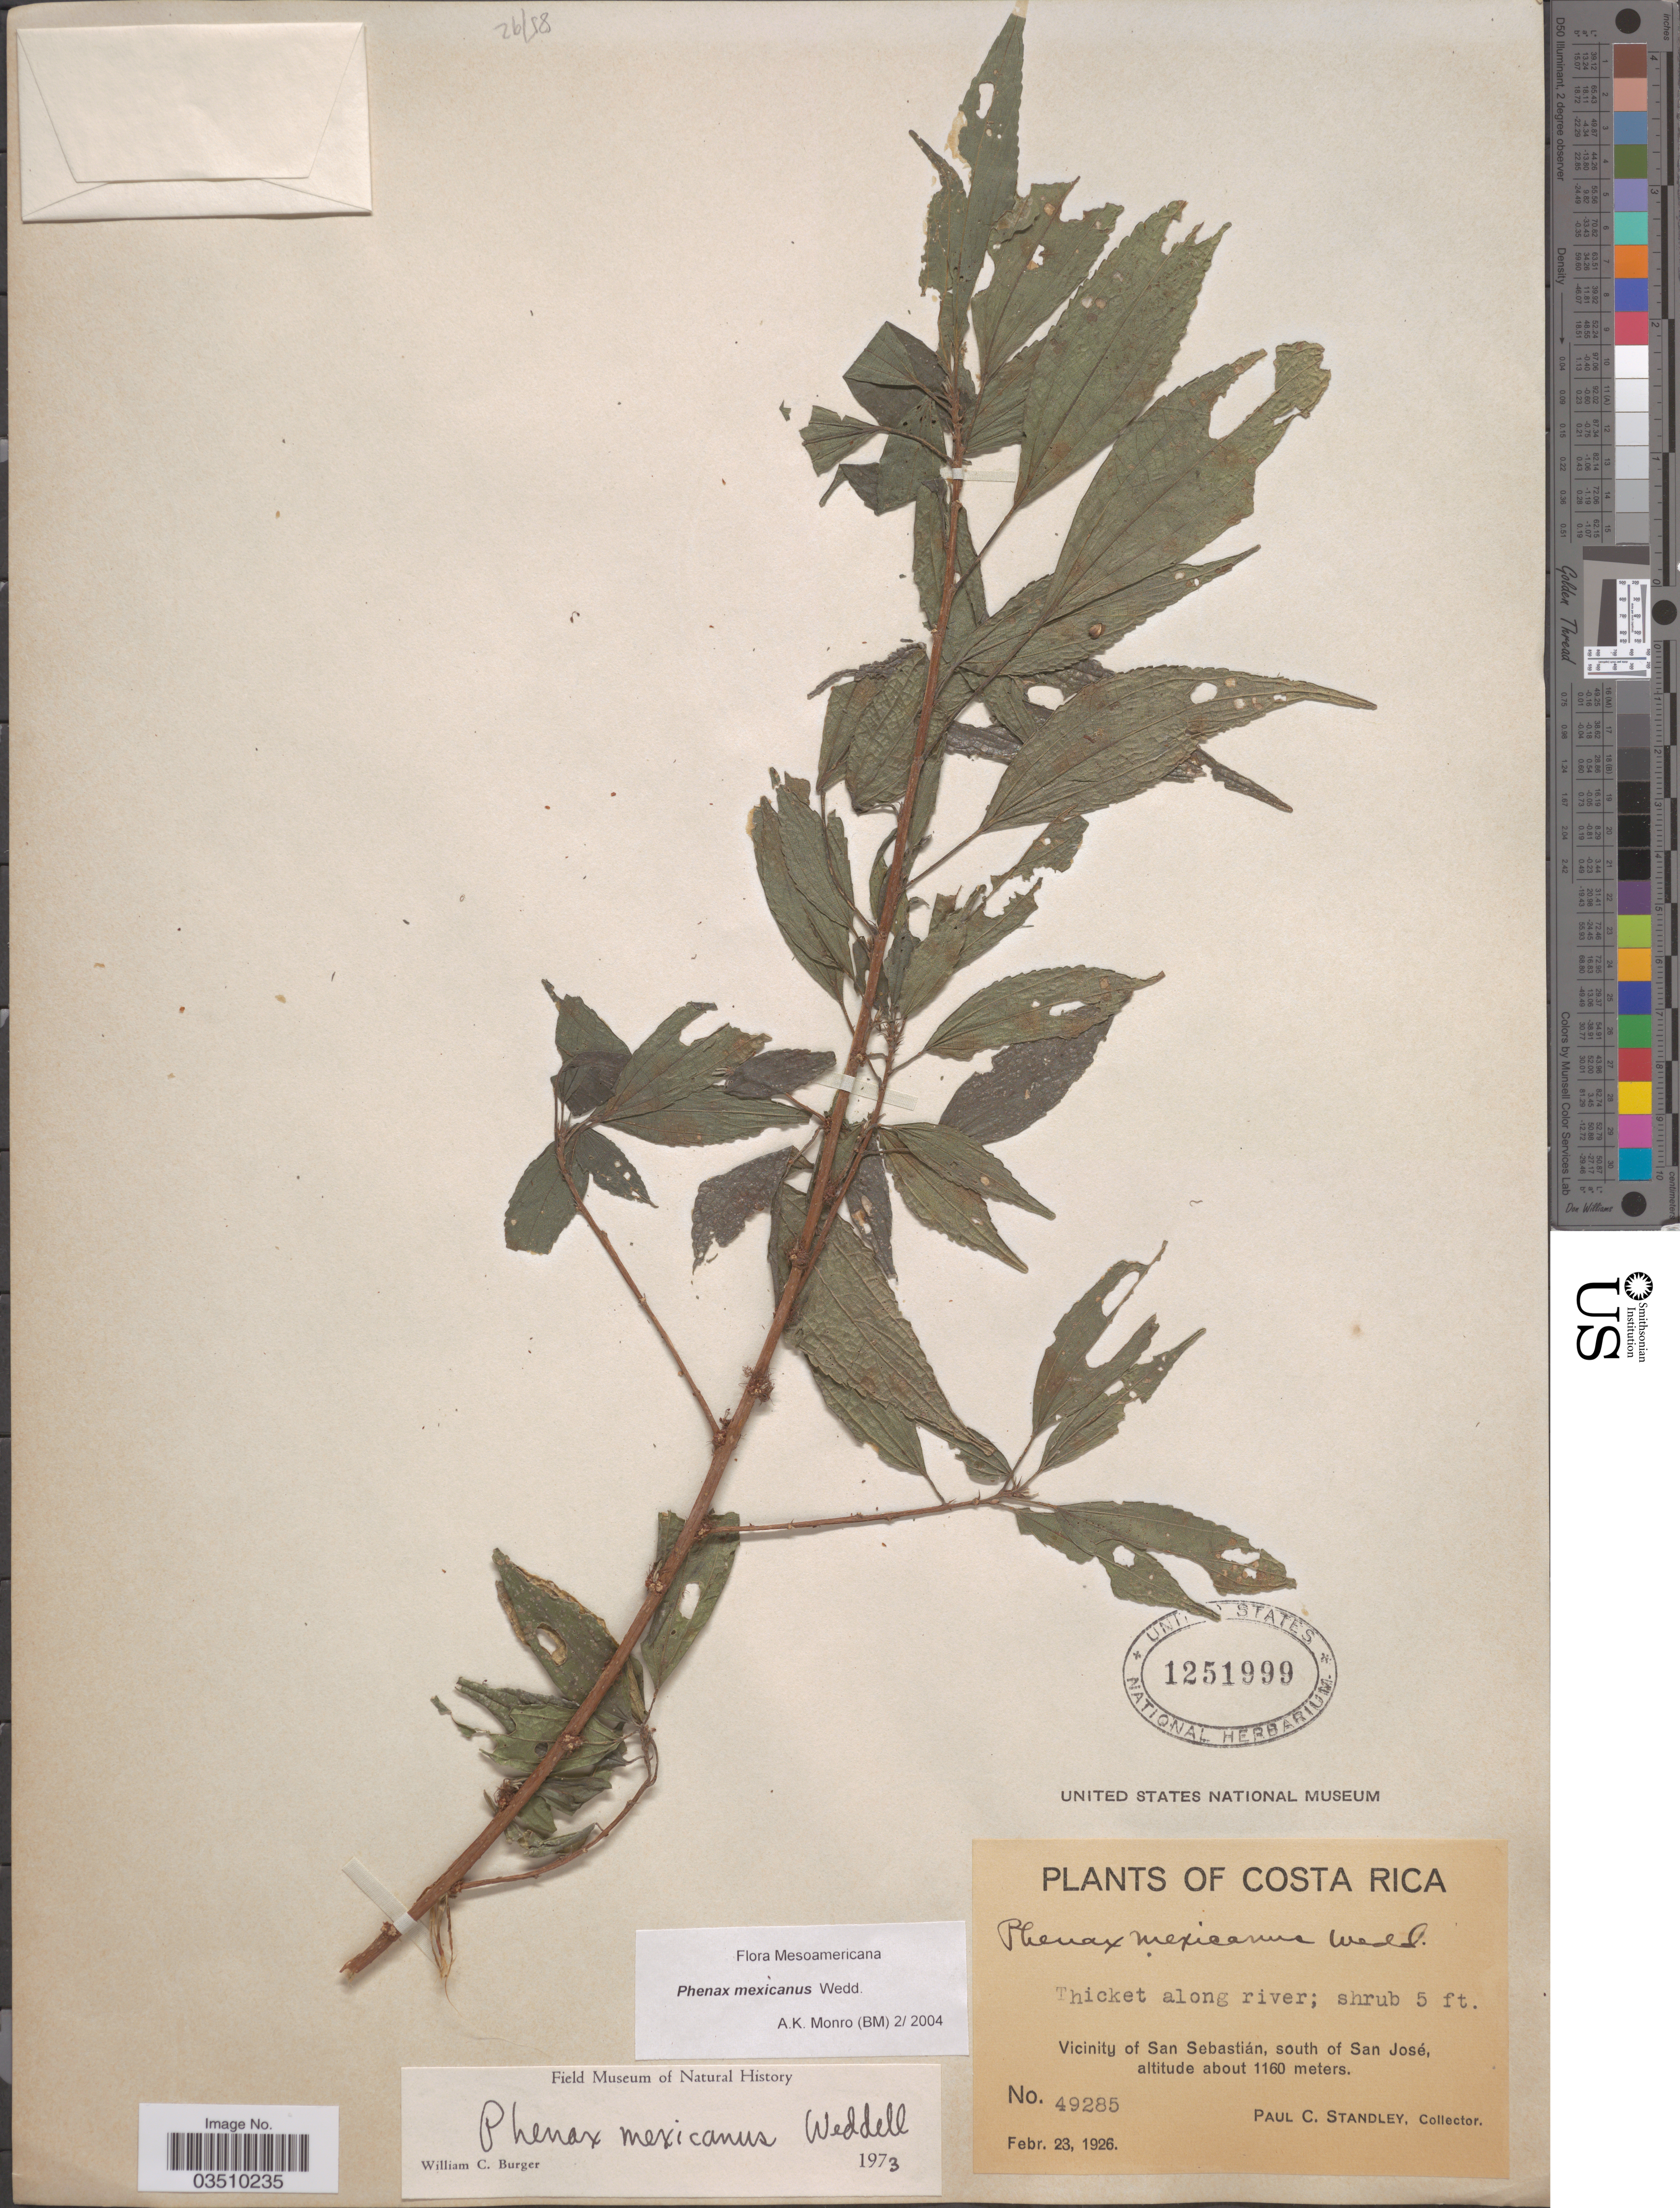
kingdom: Plantae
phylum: Tracheophyta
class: Magnoliopsida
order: Rosales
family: Urticaceae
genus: Phenax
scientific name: Phenax mexicanus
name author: Wedd.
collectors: P. C. Standley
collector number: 49285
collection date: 1926-02-23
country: Costa Rica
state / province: San José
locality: Thicket along river. Vicinity of San Sebastián, south of San José.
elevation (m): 1160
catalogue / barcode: US 1251999